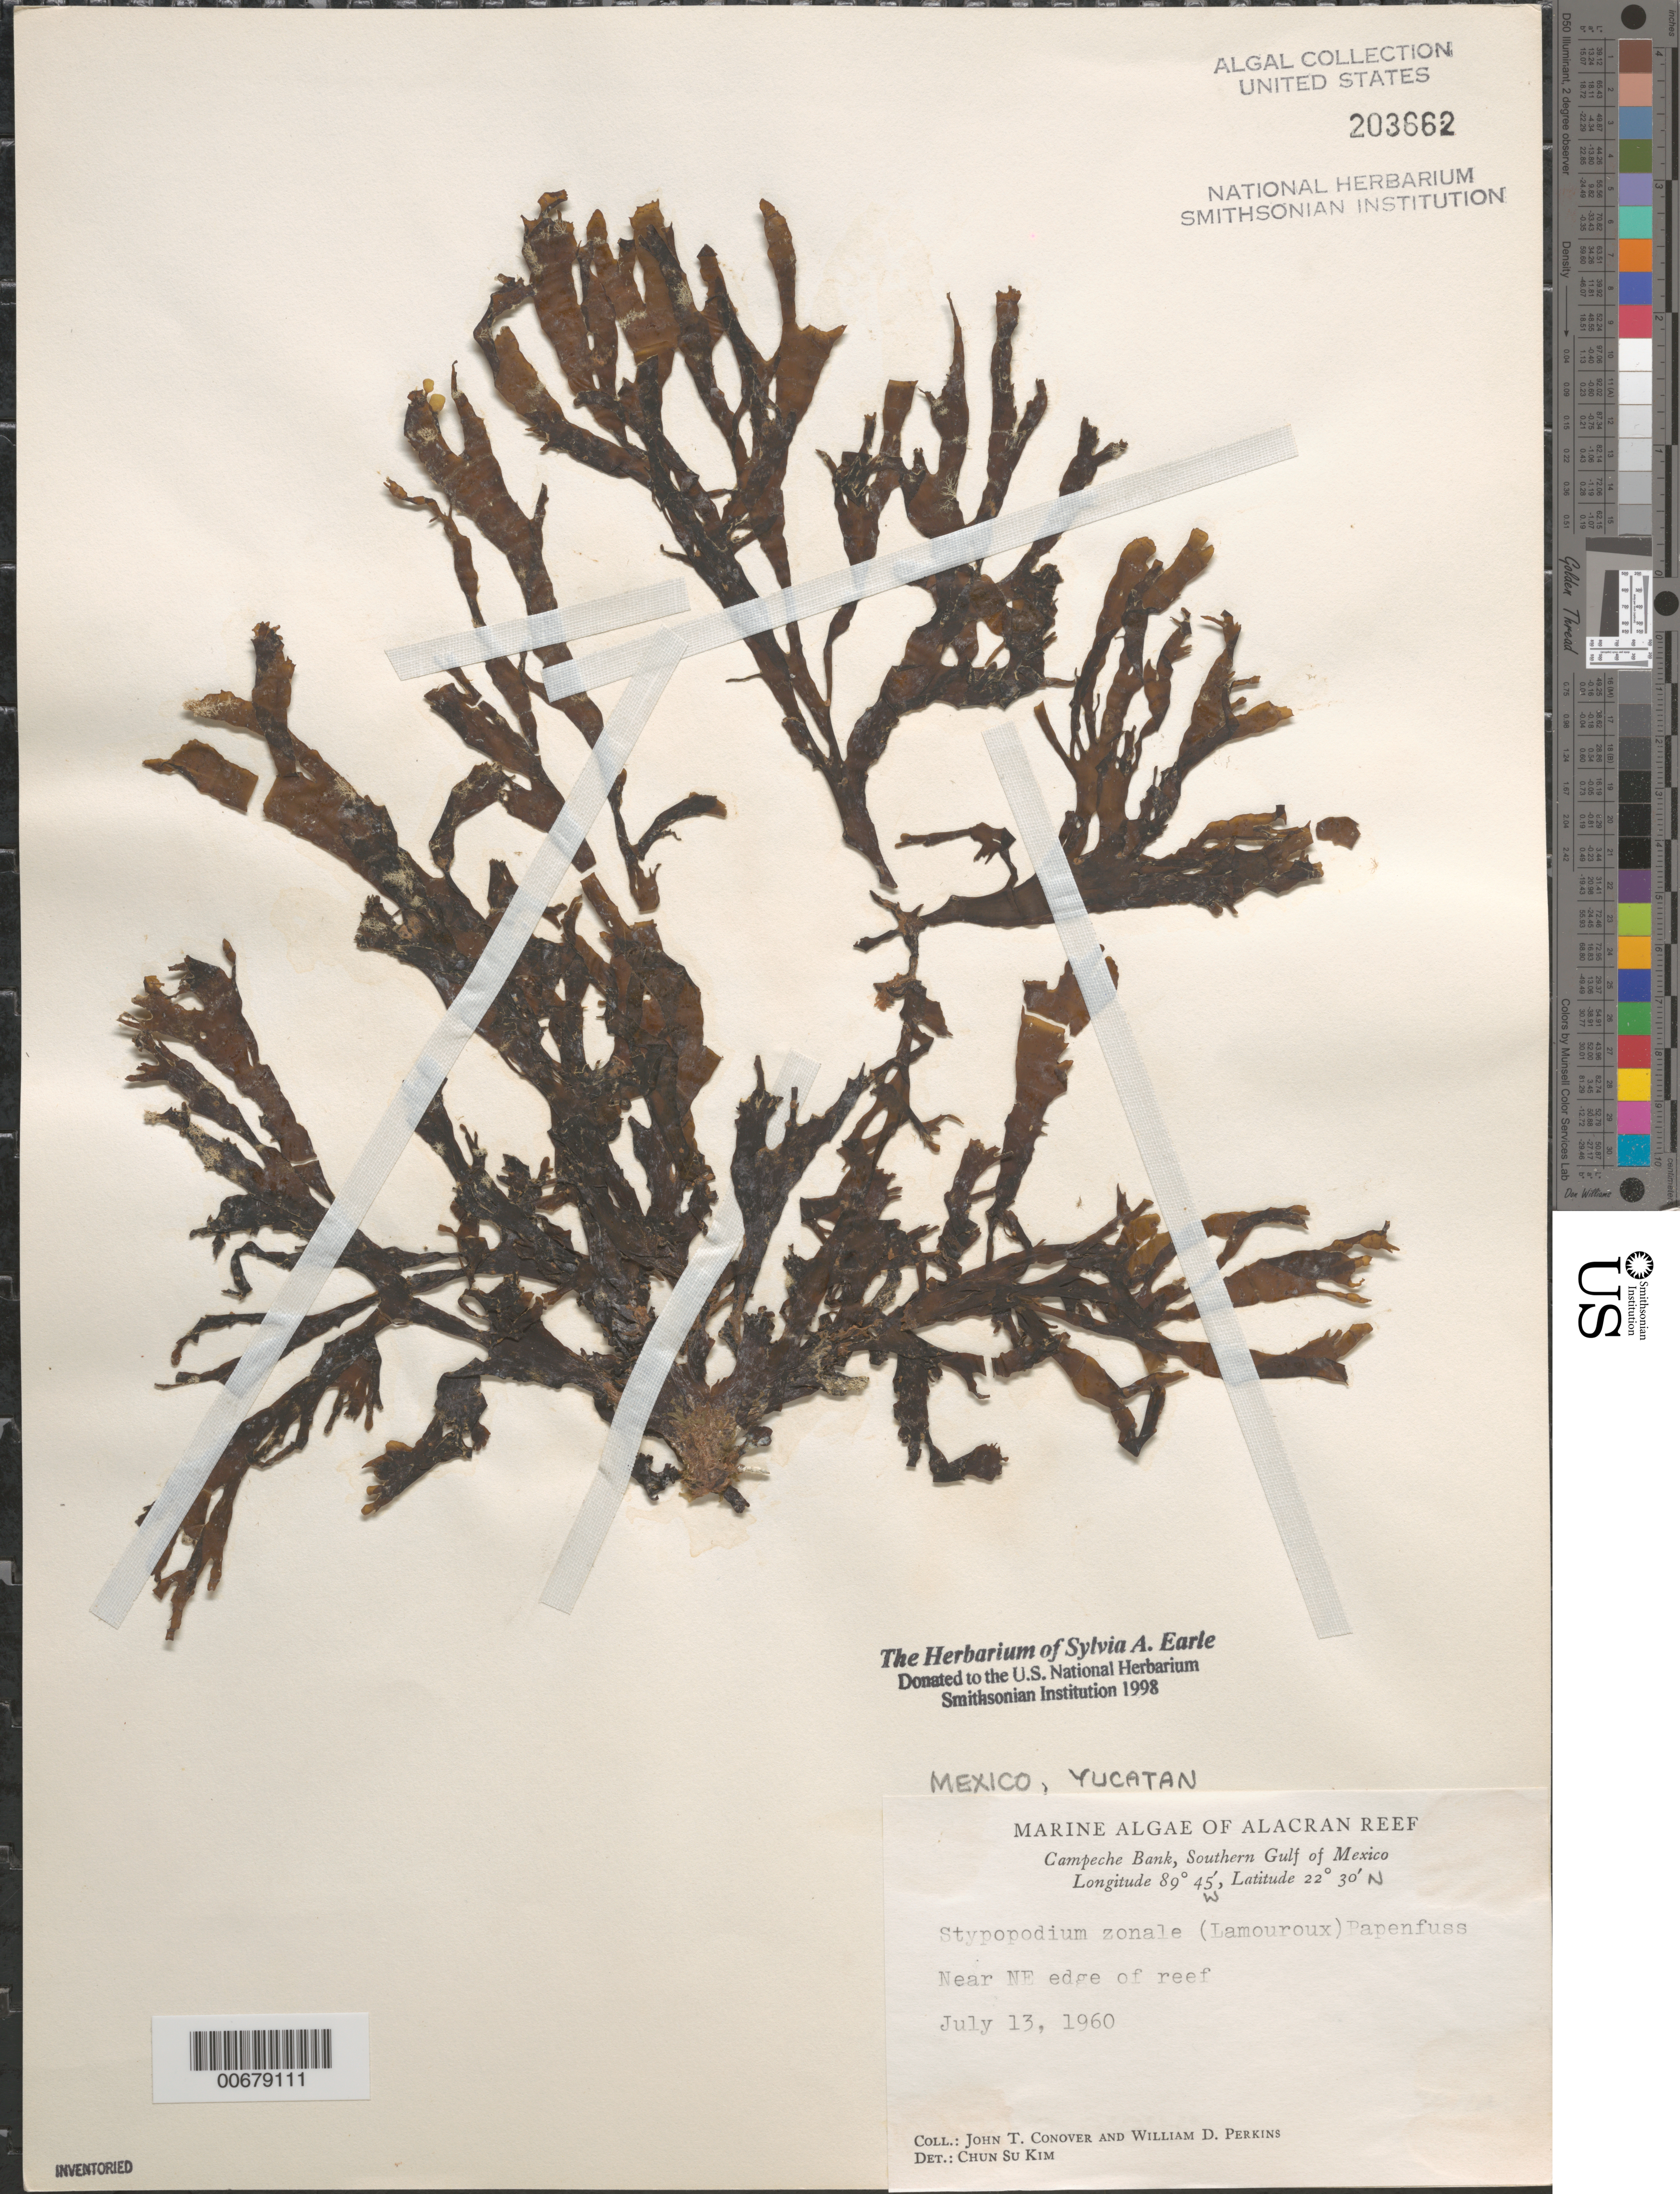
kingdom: Chromista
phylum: Ochrophyta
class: Phaeophyceae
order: Dictyotales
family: Dictyotaceae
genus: Stypopodium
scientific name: Stypopodium zonale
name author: (J.V.Lamouroux) Papenf.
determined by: Kim, Chun Su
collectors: J. T. Conover & W. D. Perkins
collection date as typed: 13 Jul 1960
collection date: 1960-07-13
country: Mexico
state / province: Yucatan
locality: Alacran Reef, Campeche Bank, southern Gulf of Mexico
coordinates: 22 30' N, 89 45' W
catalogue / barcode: US 203662